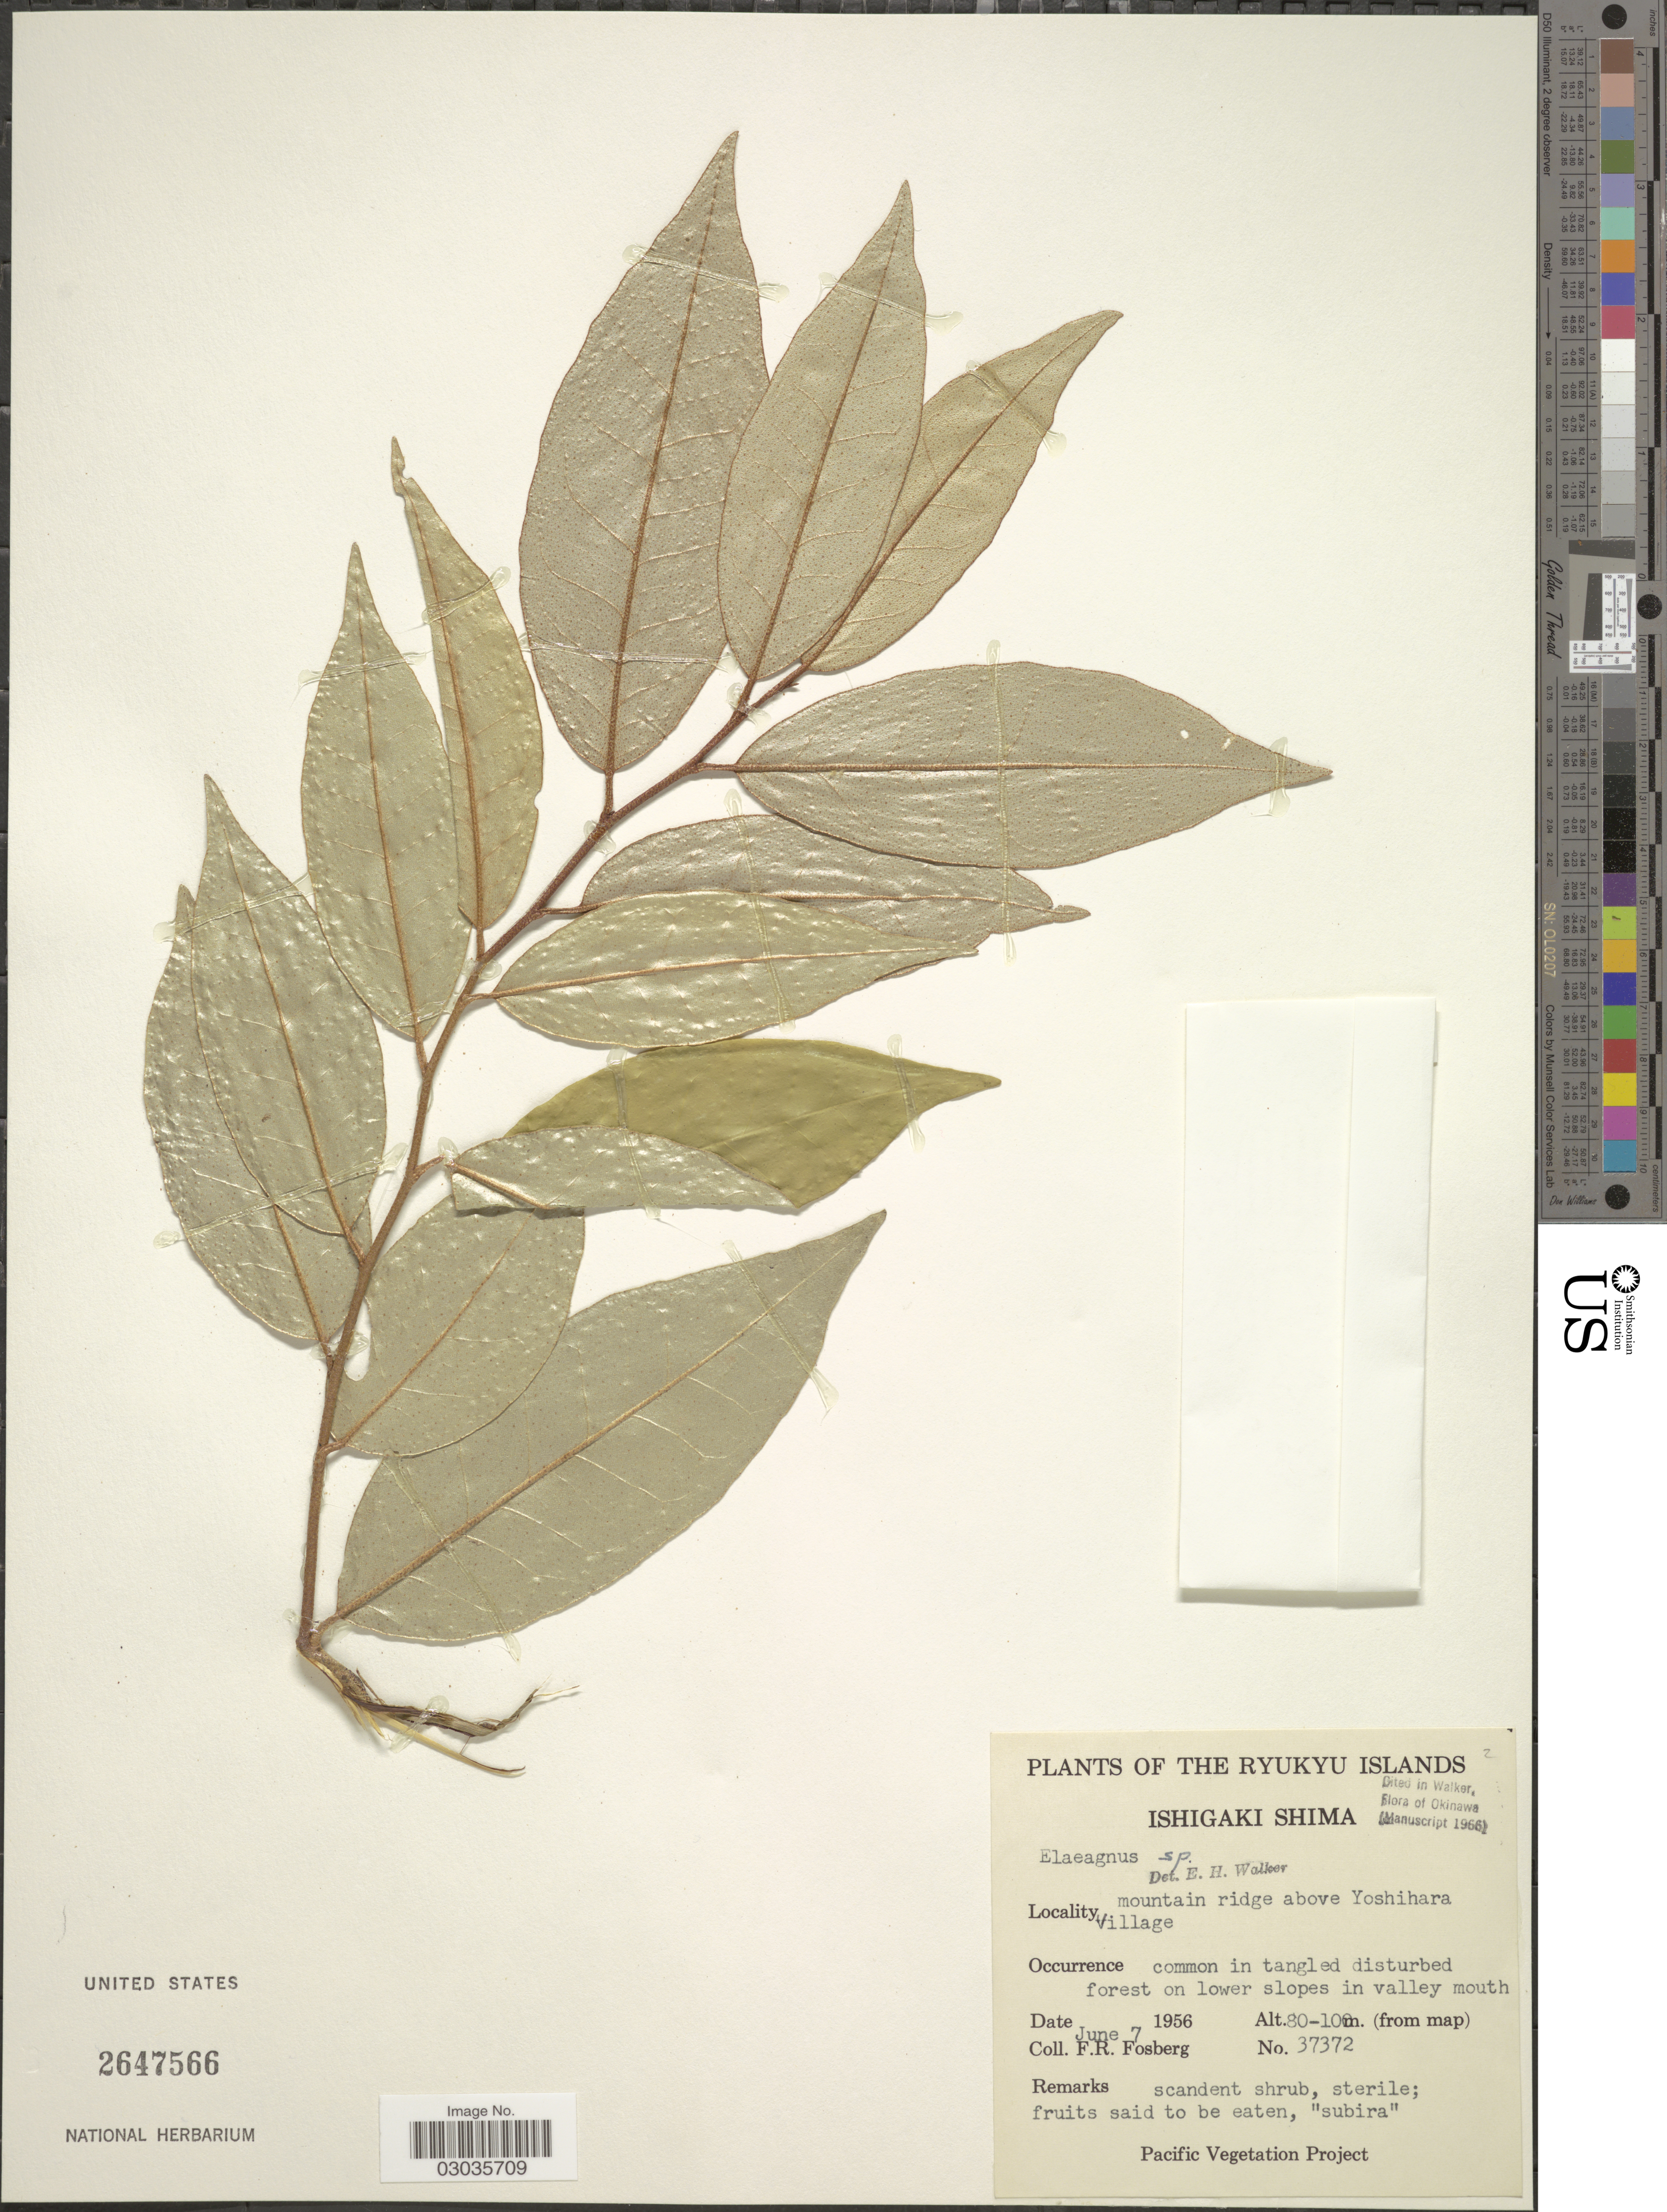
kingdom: Plantae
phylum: Tracheophyta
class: Magnoliopsida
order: Rosales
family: Elaeagnaceae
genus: Elaeagnus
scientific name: Elaeagnus sp.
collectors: F. R. Fosberg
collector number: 37372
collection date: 1956-06-07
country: Japan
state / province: Okinawa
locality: Ryukyu Islands. Ishigaki Shima. Mountain ridge above Yoshihara village.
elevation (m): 80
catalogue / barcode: US 2647566